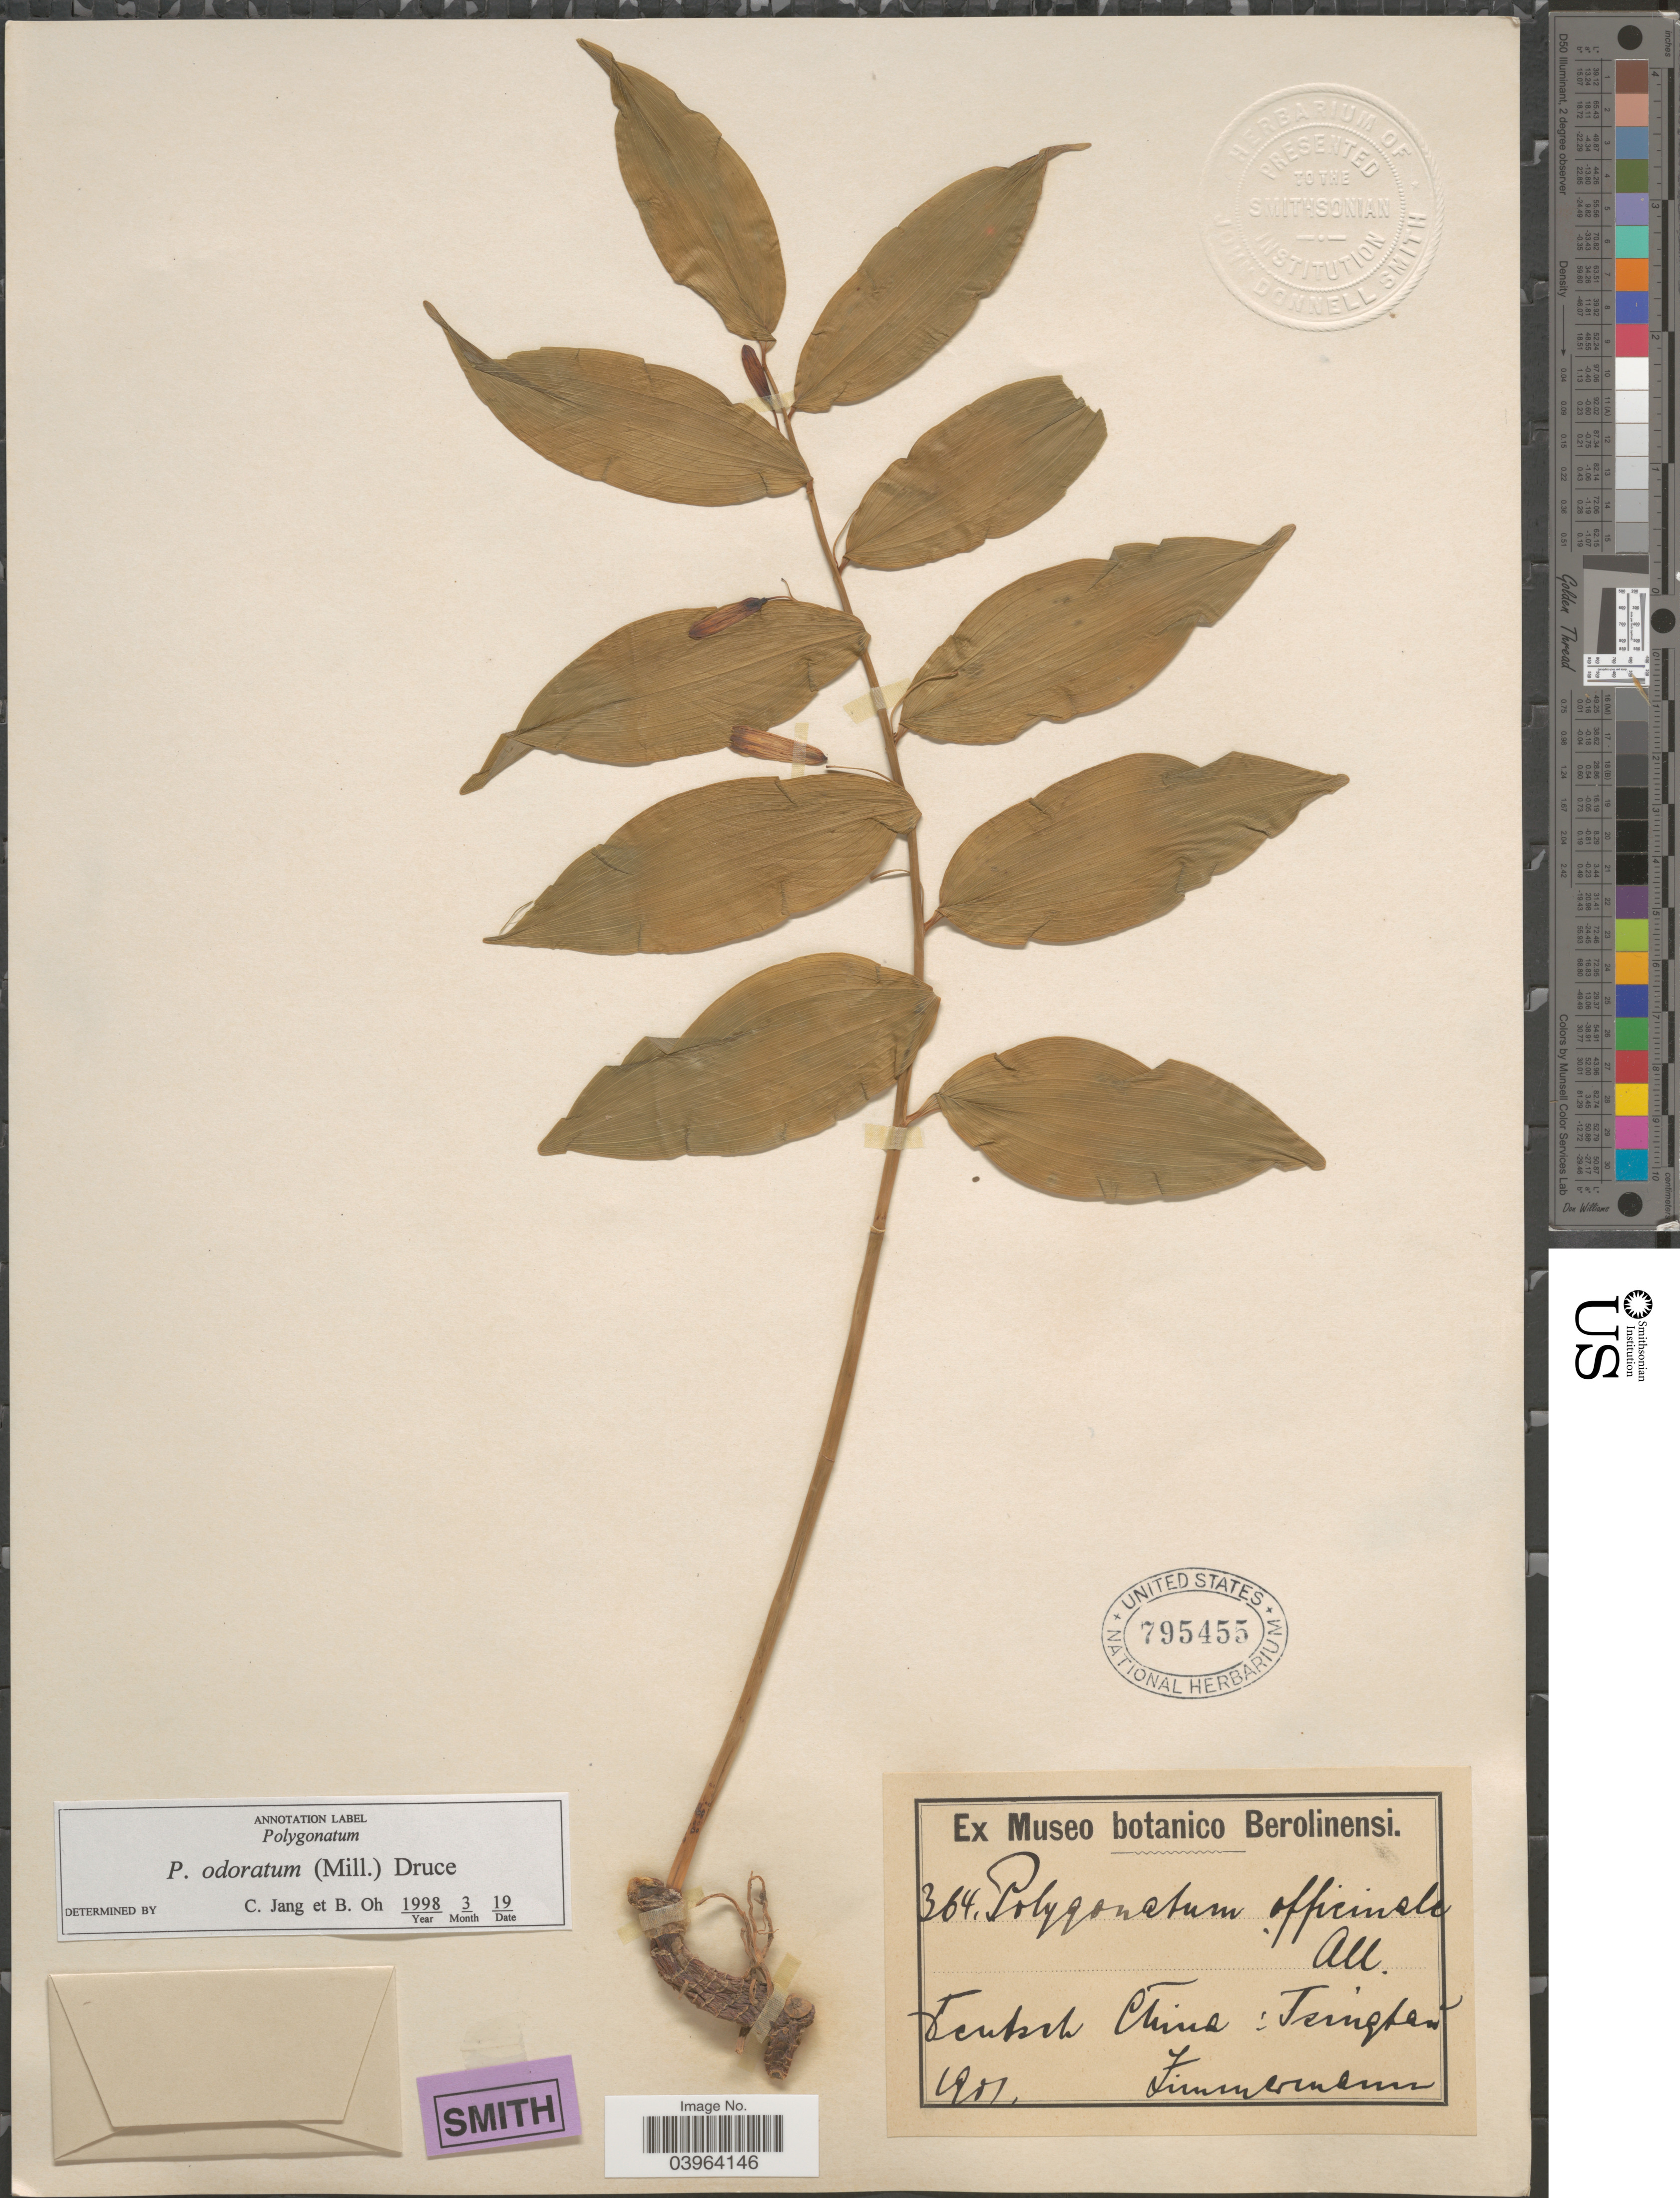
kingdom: Plantae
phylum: Tracheophyta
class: Liliopsida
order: Asparagales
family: Asparagaceae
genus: Polygonatum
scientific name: Polygonatum odoratum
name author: (Mill.) Druce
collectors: -. Zimmermann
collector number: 364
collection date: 1901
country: China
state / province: Shandong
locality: Deutsch China: Tsingtau.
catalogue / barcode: US 795455